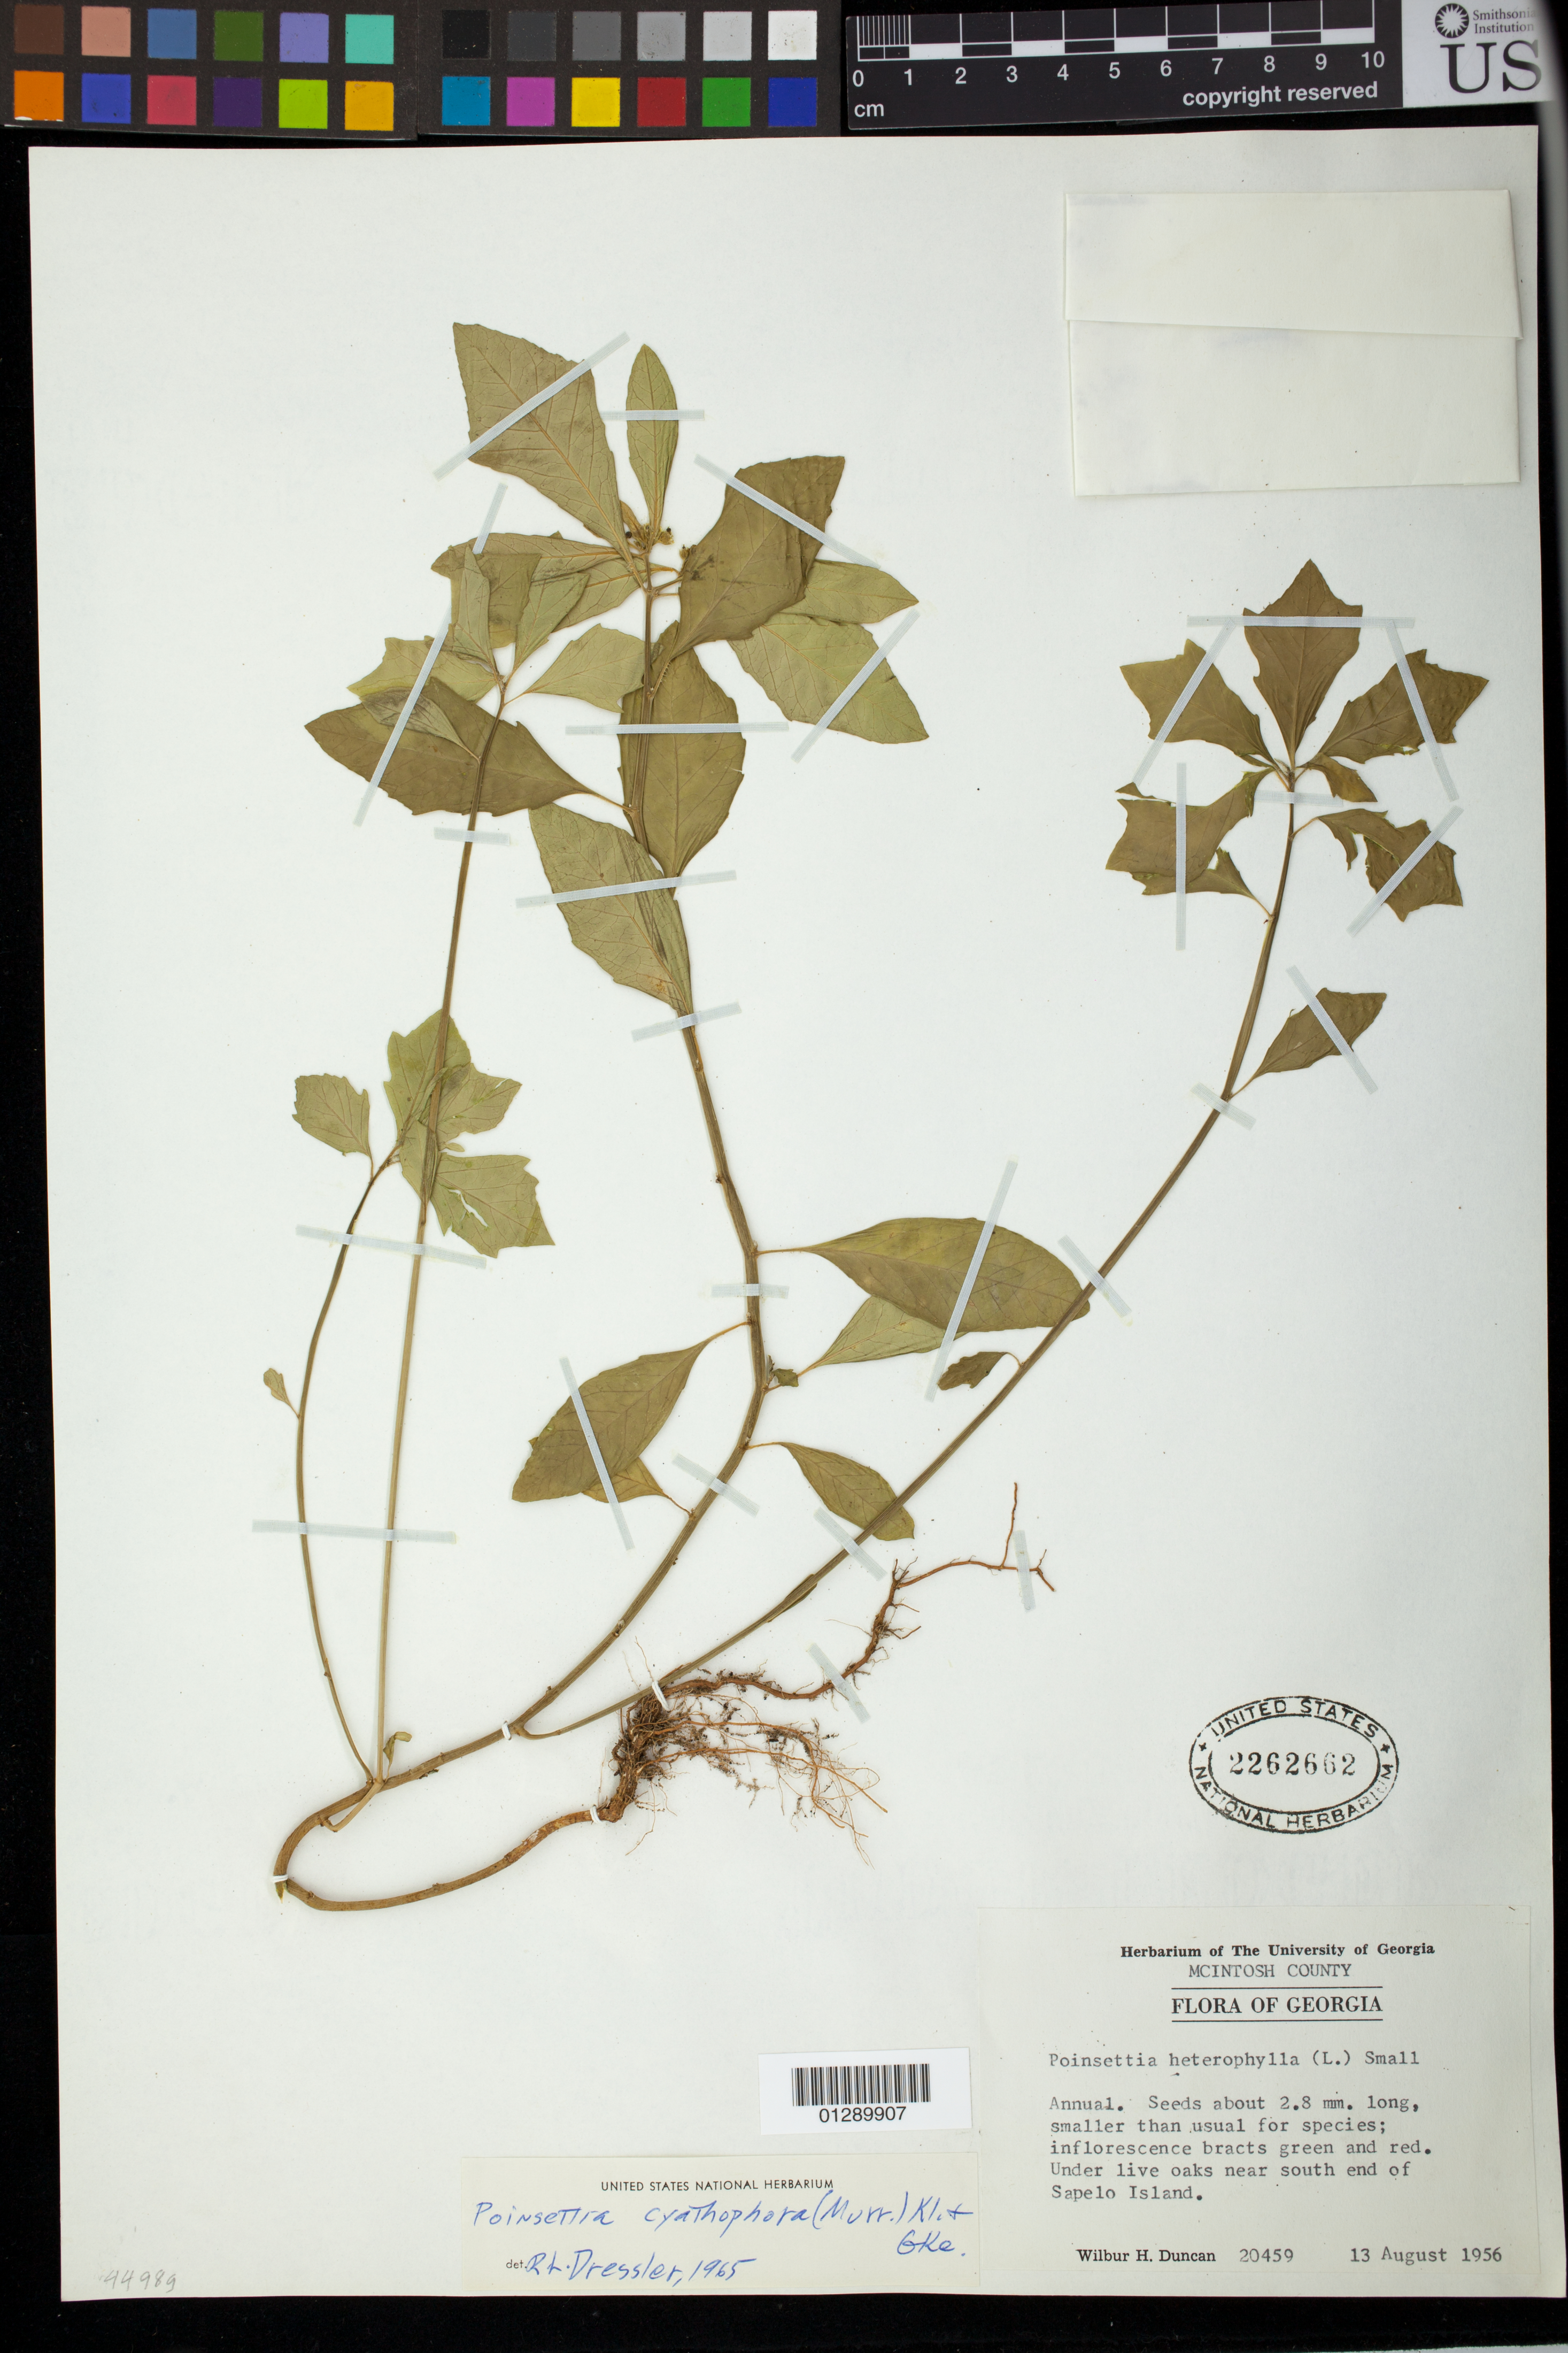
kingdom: Plantae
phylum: Tracheophyta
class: Magnoliopsida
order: Malpighiales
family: Euphorbiaceae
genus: Euphorbia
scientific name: Euphorbia heterophylla var. cyathophora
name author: (Murr.) Griseb.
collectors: W. H. Duncan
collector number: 20459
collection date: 1956-08-13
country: United States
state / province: Georgia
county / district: McIntosh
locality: near south end of Sapelo Island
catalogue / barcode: US 2262662